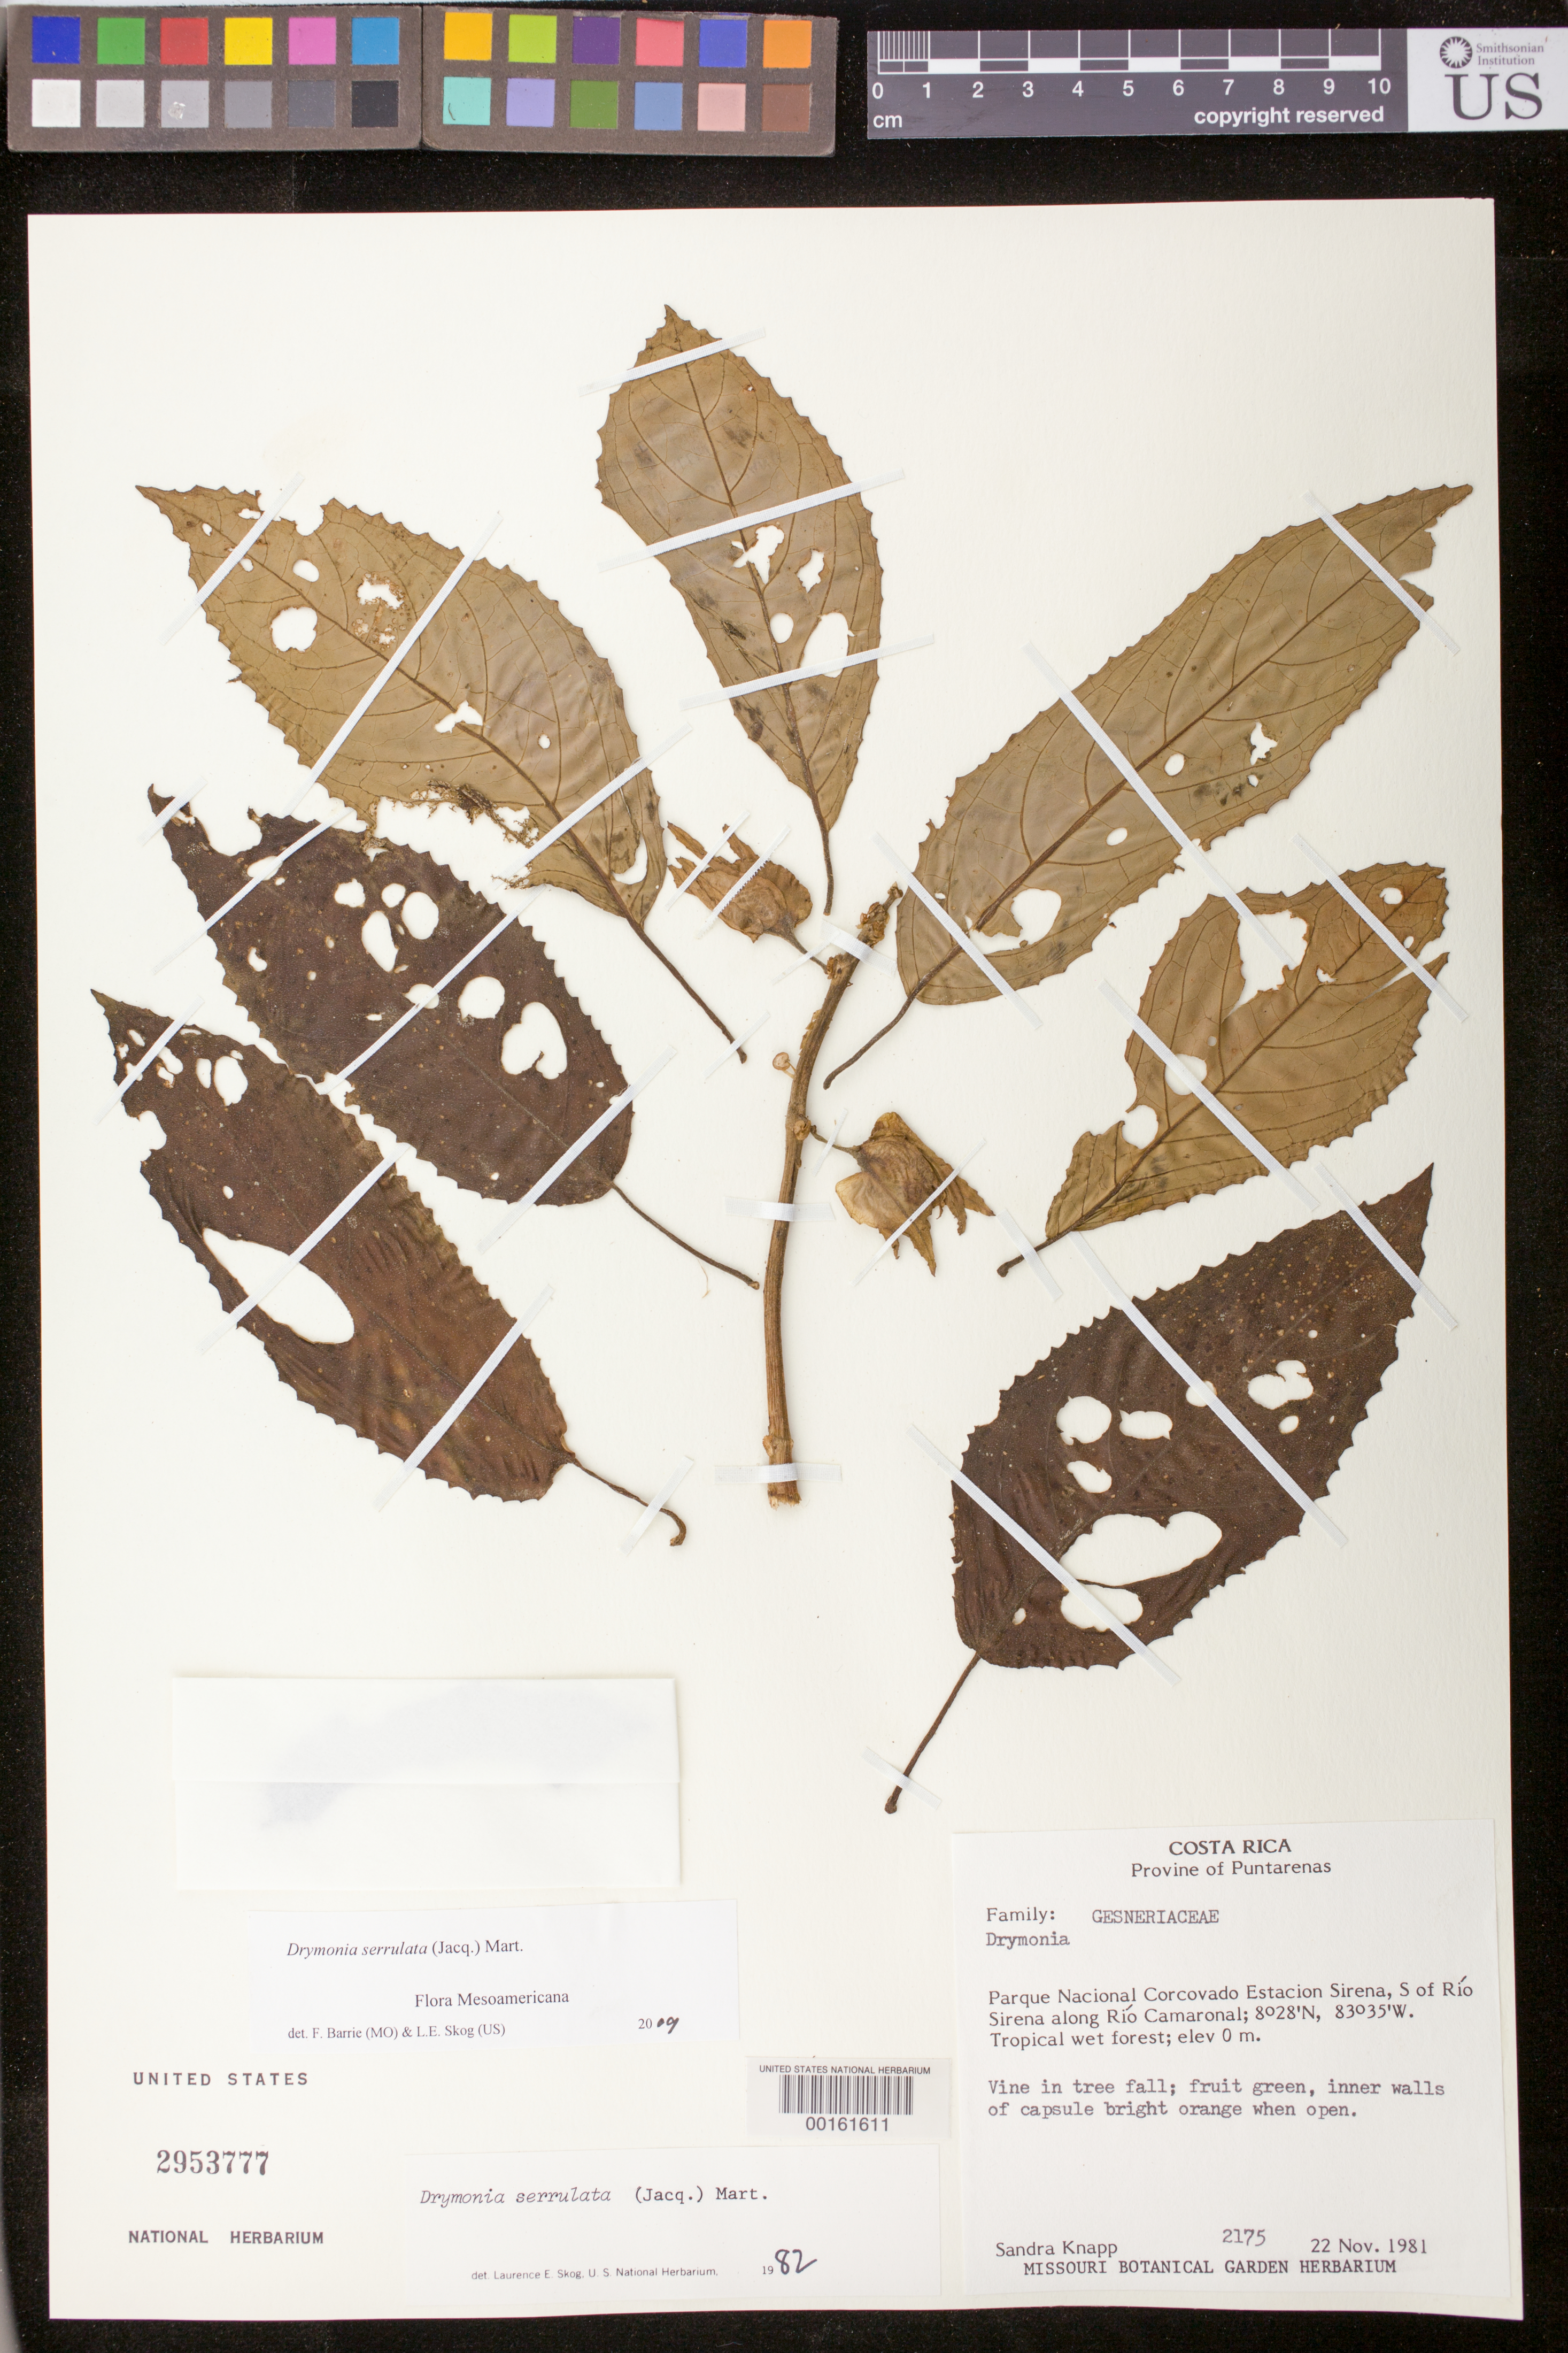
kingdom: Plantae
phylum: Tracheophyta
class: Magnoliopsida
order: Lamiales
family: Gesneriaceae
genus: Drymonia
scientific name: Drymonia serrulata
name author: (Jacq.) Mart.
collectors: S. Knapp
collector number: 2175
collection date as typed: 22 Nov 1981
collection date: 1981-11-22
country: Costa Rica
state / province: Puntarenas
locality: Parque Nacional Corcovado Estacion Sirena, S of Rio Sirena along Rio Camaronal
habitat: Tropical wet forest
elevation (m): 0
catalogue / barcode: US 2953777